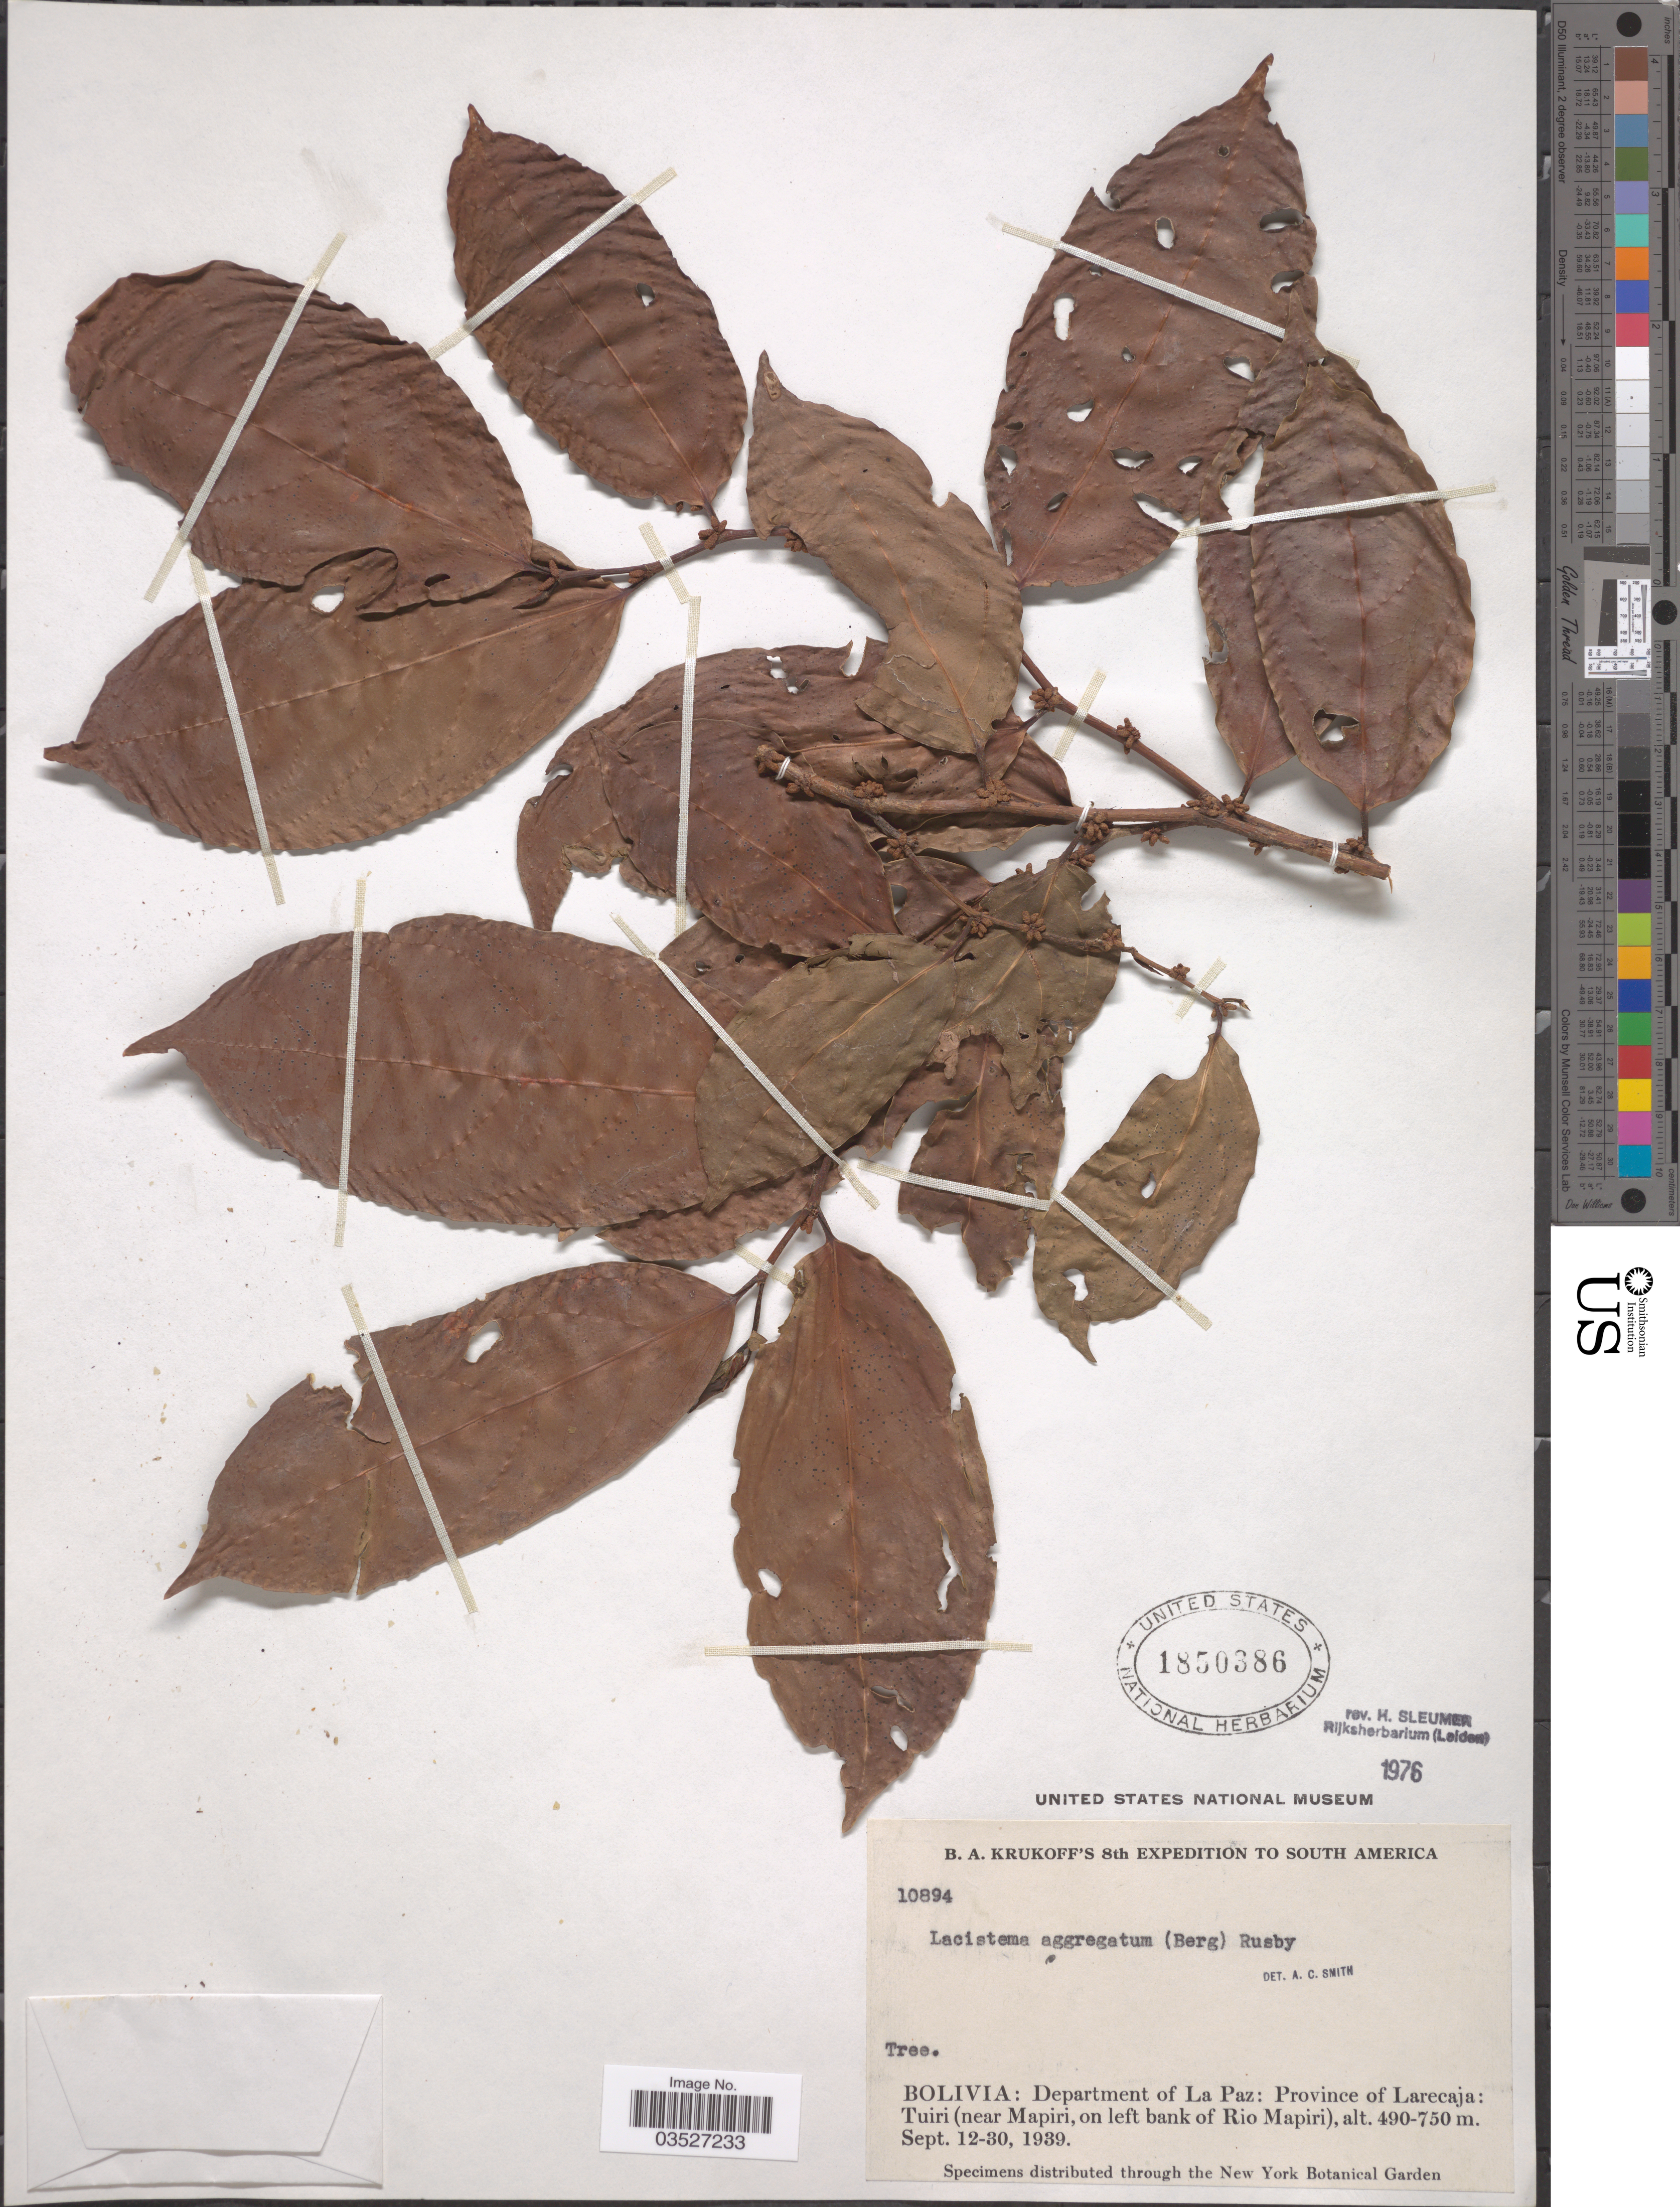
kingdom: Plantae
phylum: Tracheophyta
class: Magnoliopsida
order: Malpighiales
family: Lacistemataceae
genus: Lacistema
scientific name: Lacistema aggregatum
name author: (P.J. Bergius) Rusby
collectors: B. A. Krukoff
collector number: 10894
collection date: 1939-09-12/1939-09-30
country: Bolivia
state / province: La Paz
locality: Department of La Paz: Province of Larecaja: Tuiri (near Mapiri, on left bank of Rio Mapiri).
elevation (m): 490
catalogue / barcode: US 1850386